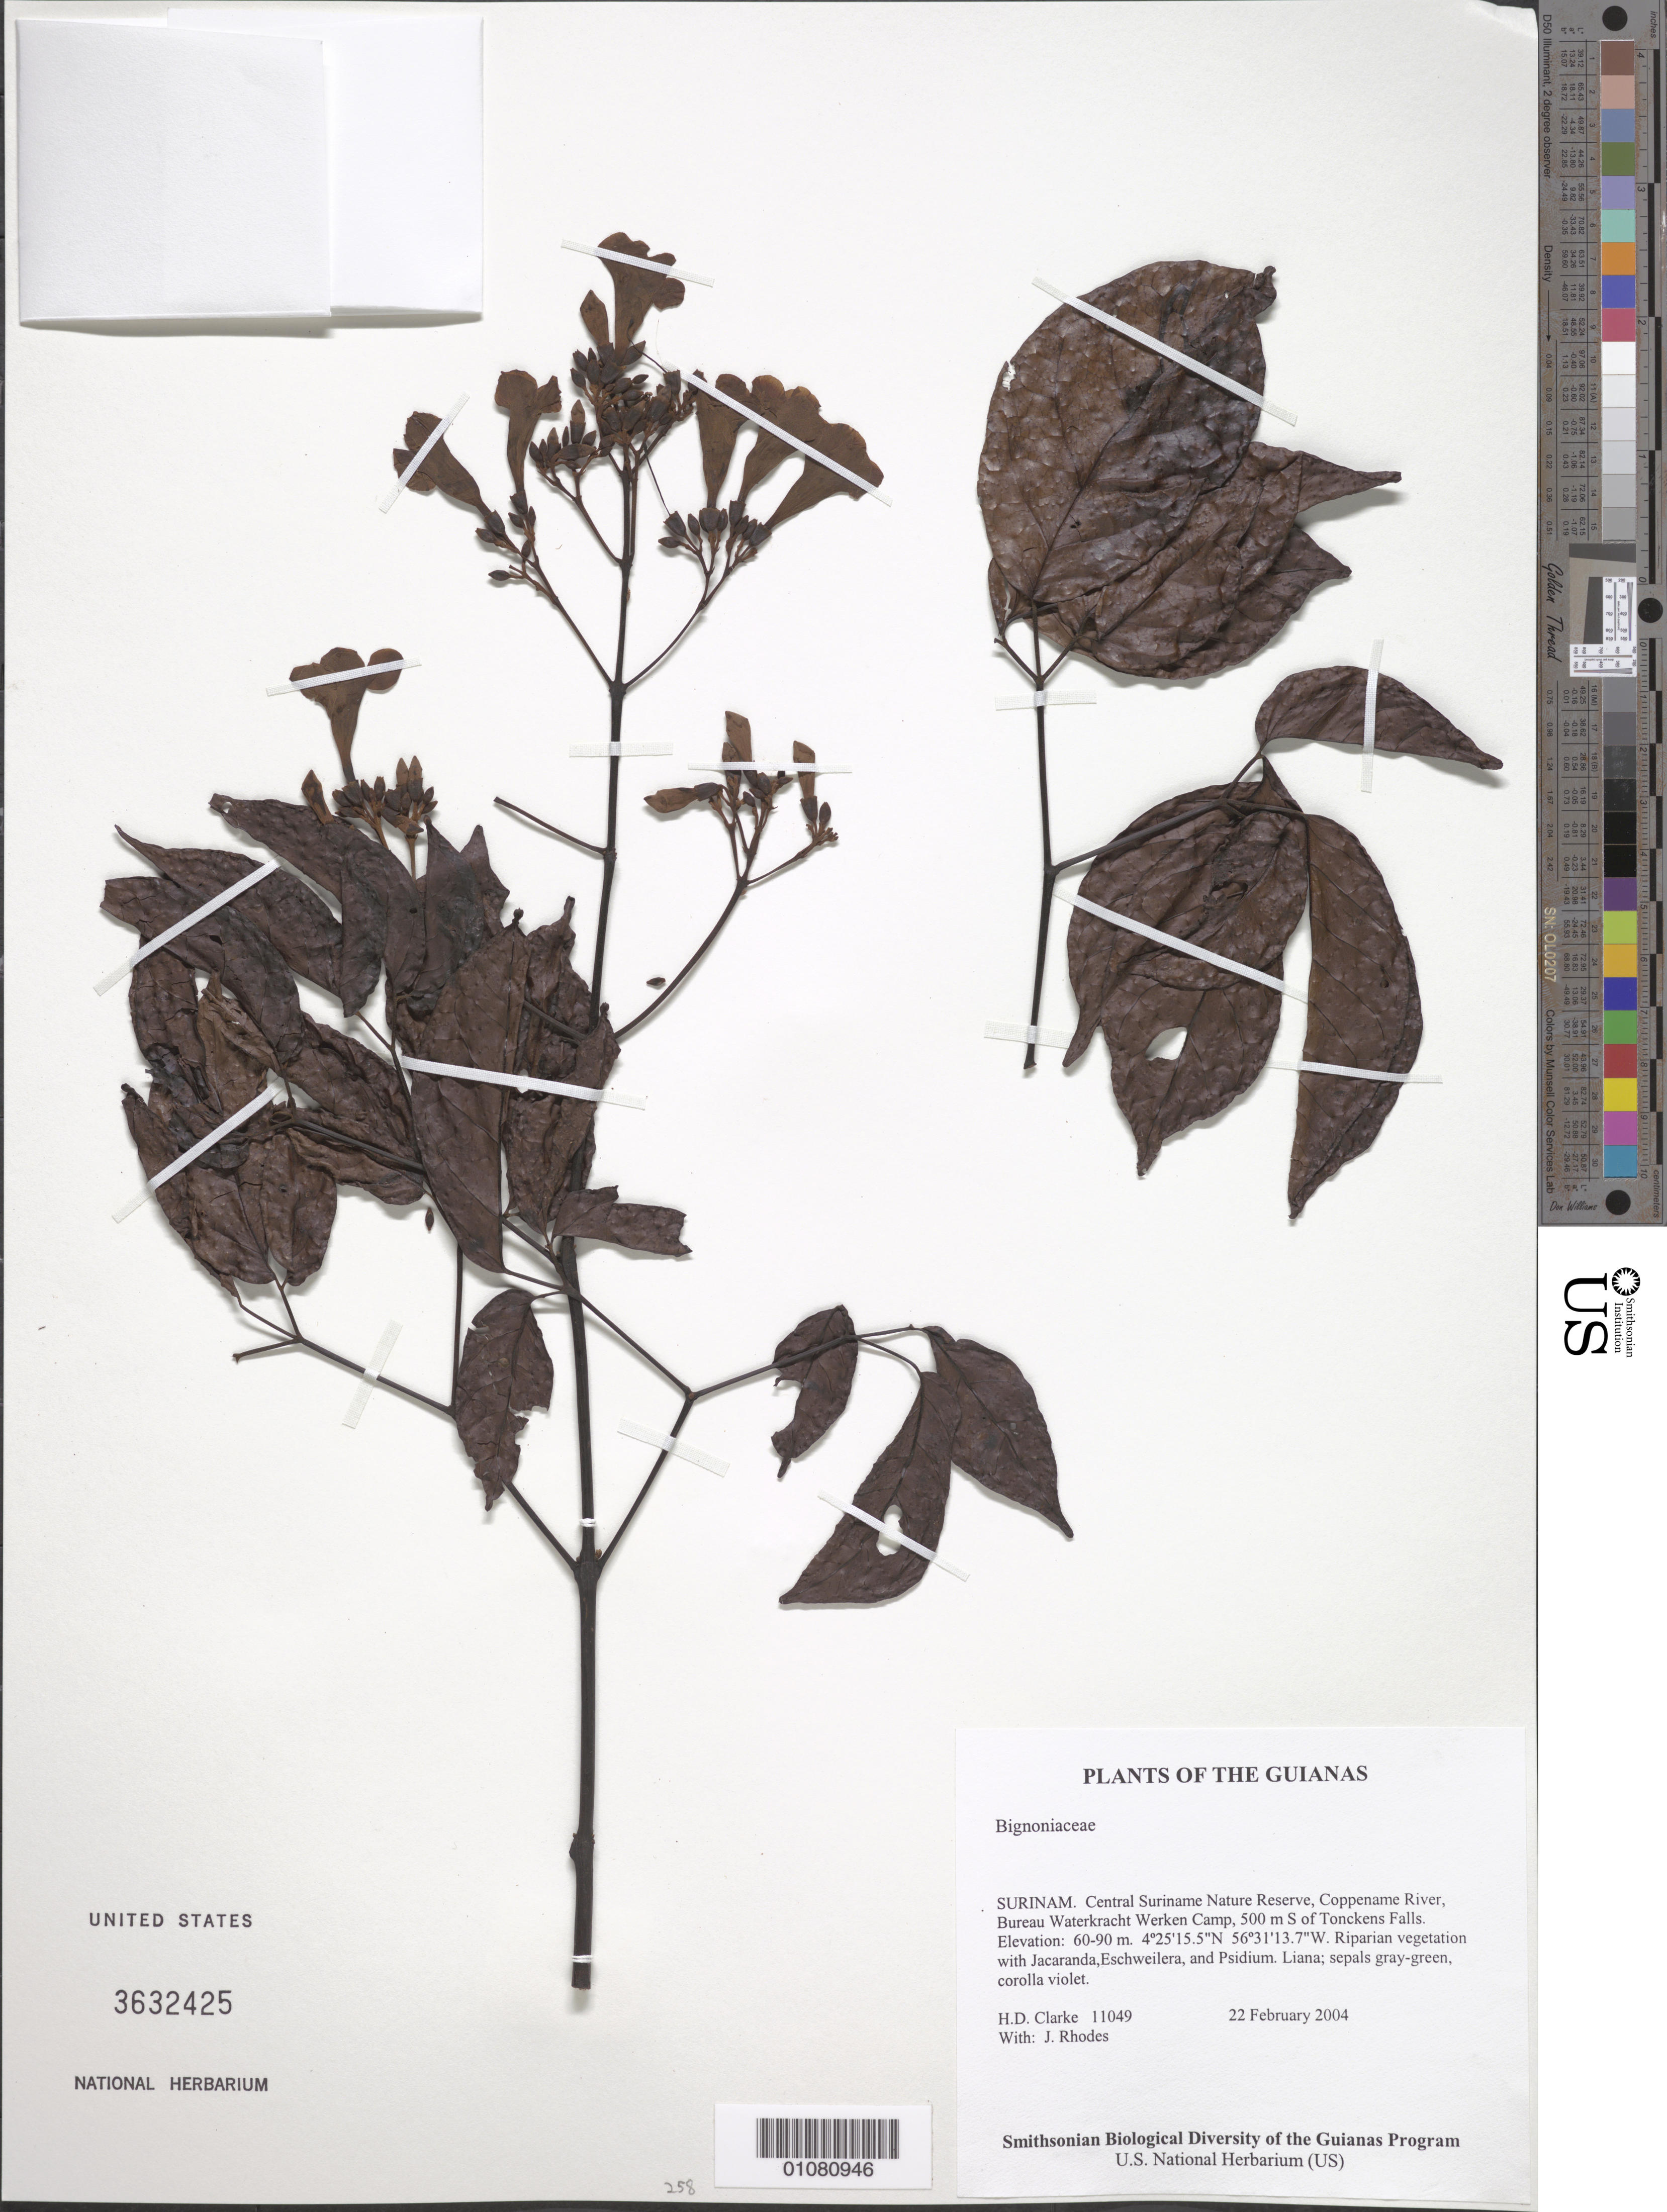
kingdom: Plantae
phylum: Tracheophyta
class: Magnoliopsida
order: Lamiales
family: Bignoniaceae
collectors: H. D. Clarke & J. Rhodes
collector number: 11049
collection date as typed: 22 February 2004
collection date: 2004-02-22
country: Suriname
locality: Central Suriname Nature Reserve, Coppename River, Bureau Waterkracht Werken Camp, 500 m S of Tonckens Falls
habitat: Riparian vegetation with Jacaranda,Eschweilera, and Psidium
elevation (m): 50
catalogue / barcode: US 3632425